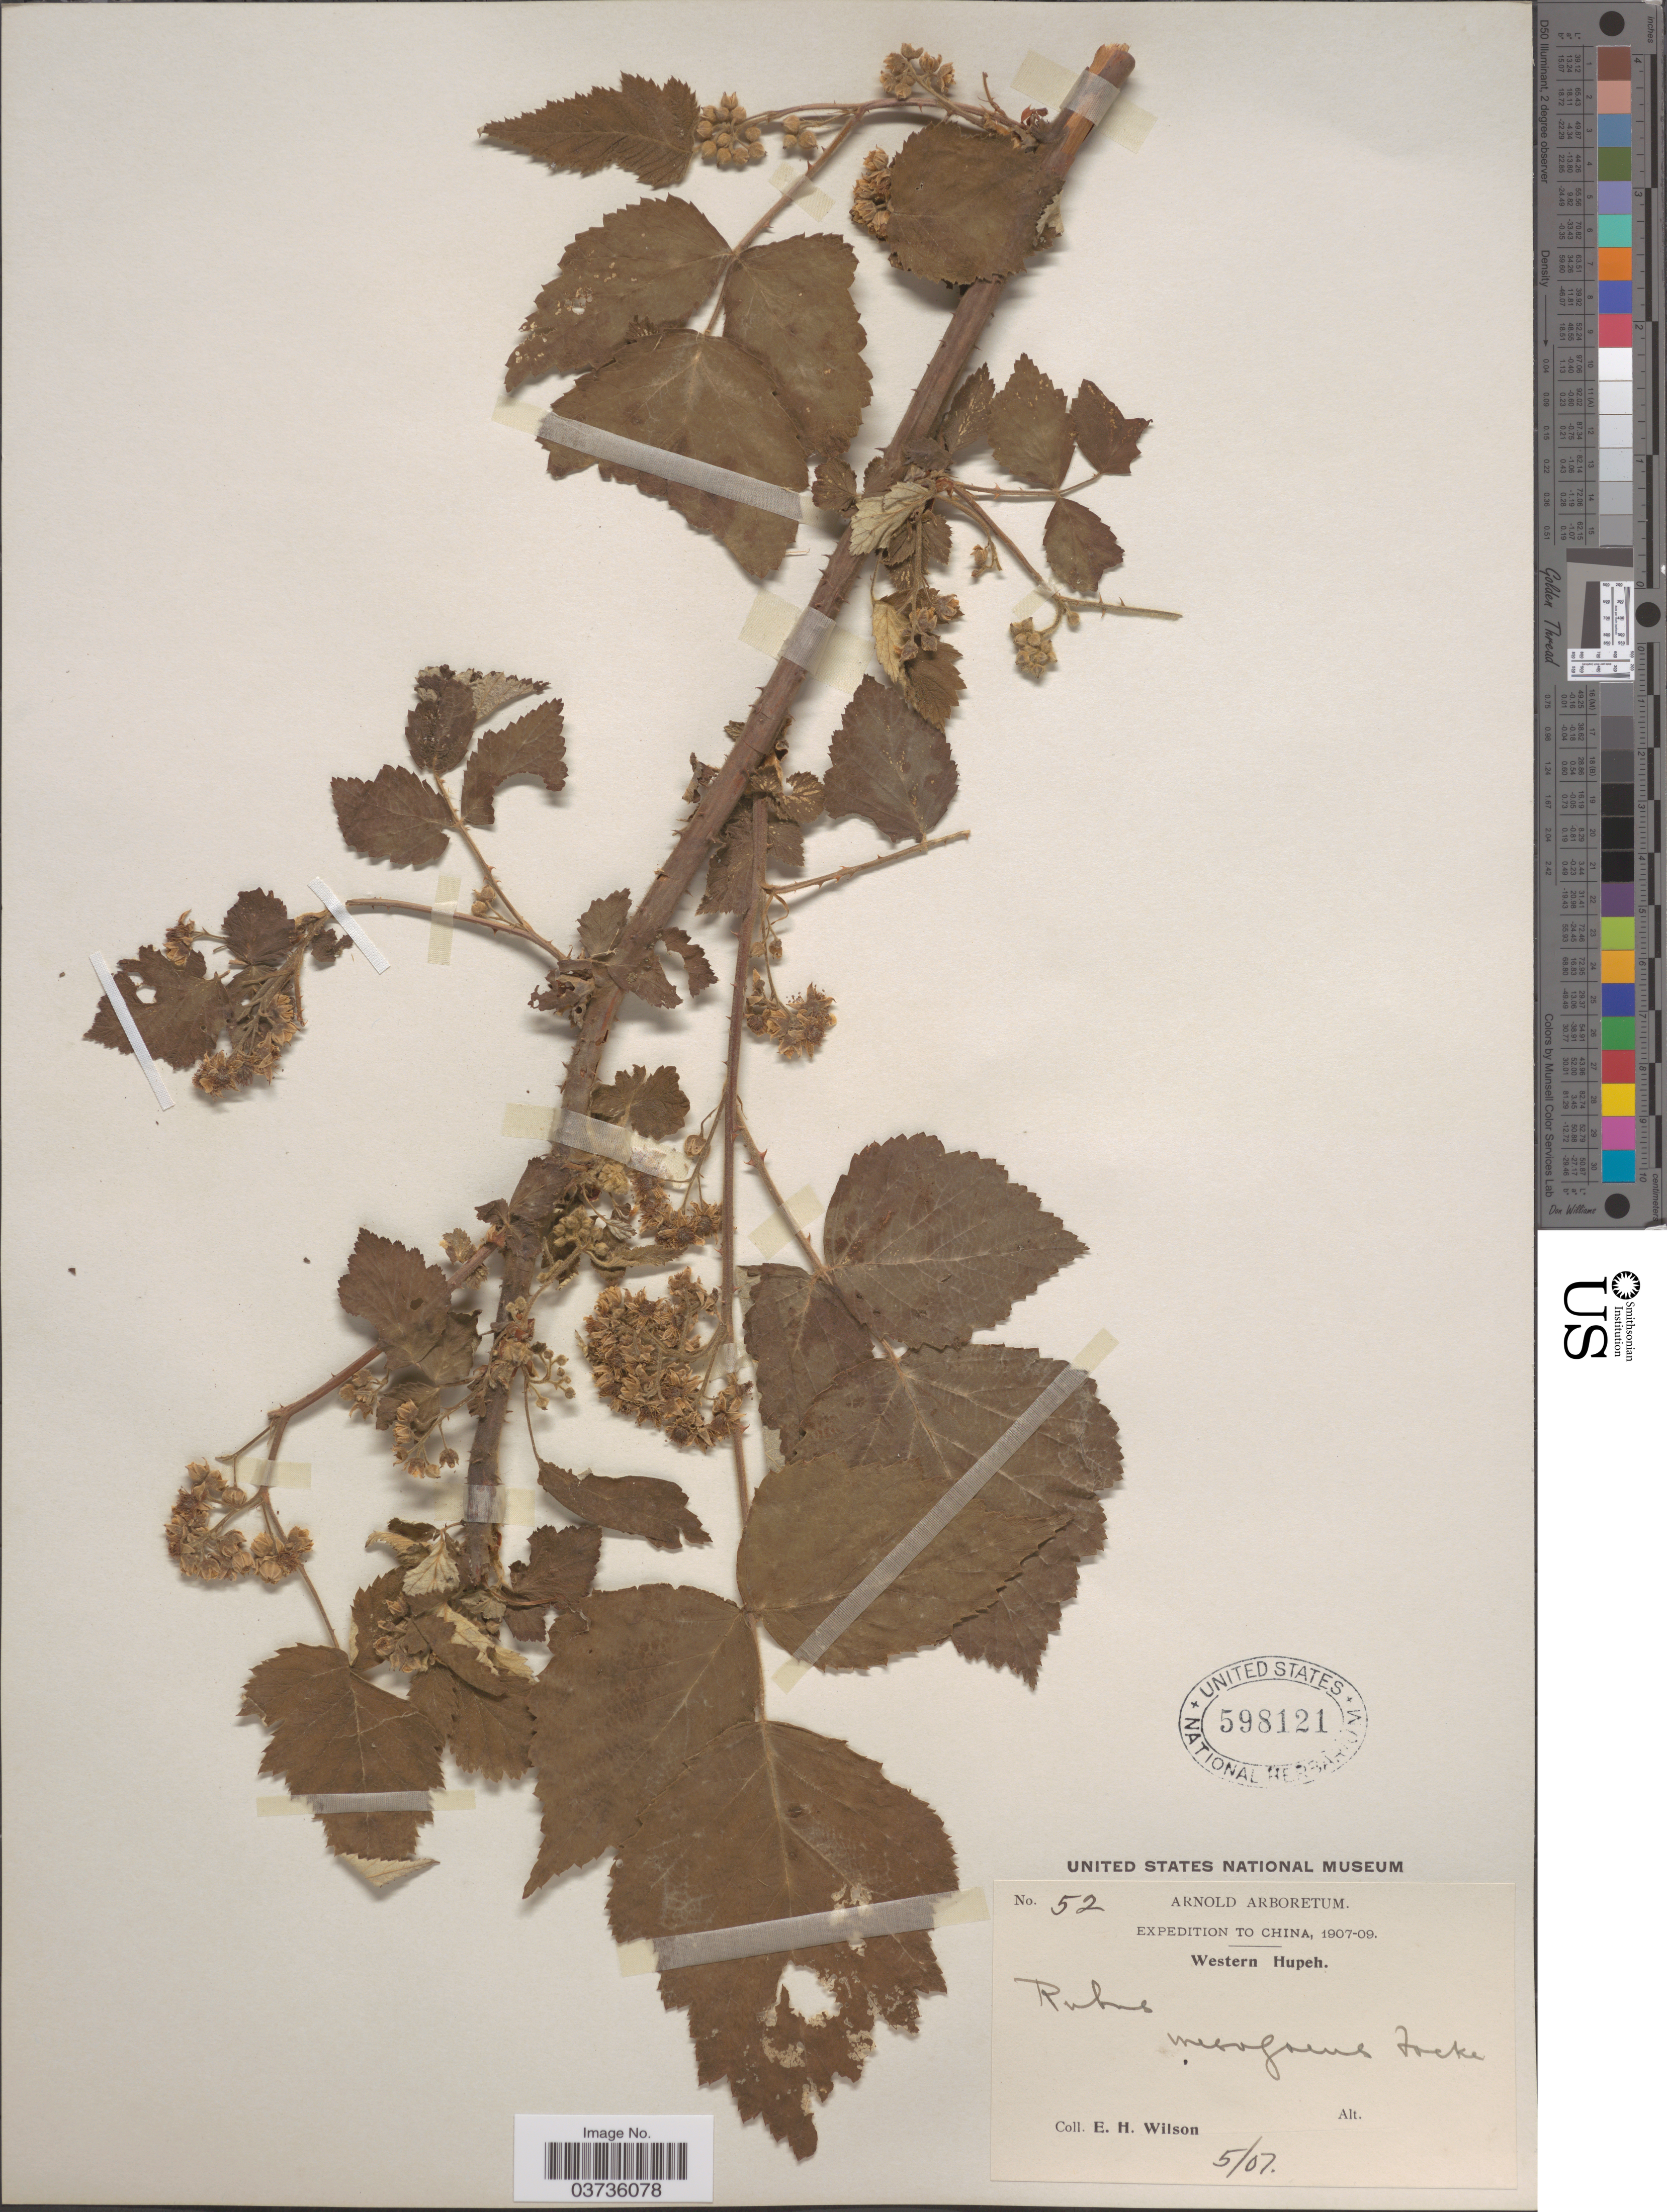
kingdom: Plantae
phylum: Tracheophyta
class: Magnoliopsida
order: Rosales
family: Rosaceae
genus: Rubus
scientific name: Rubus mesogaeus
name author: Focke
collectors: E. Wilson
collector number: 52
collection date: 1907-05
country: China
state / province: Hubei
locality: Western Hupeh.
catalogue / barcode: US 598121